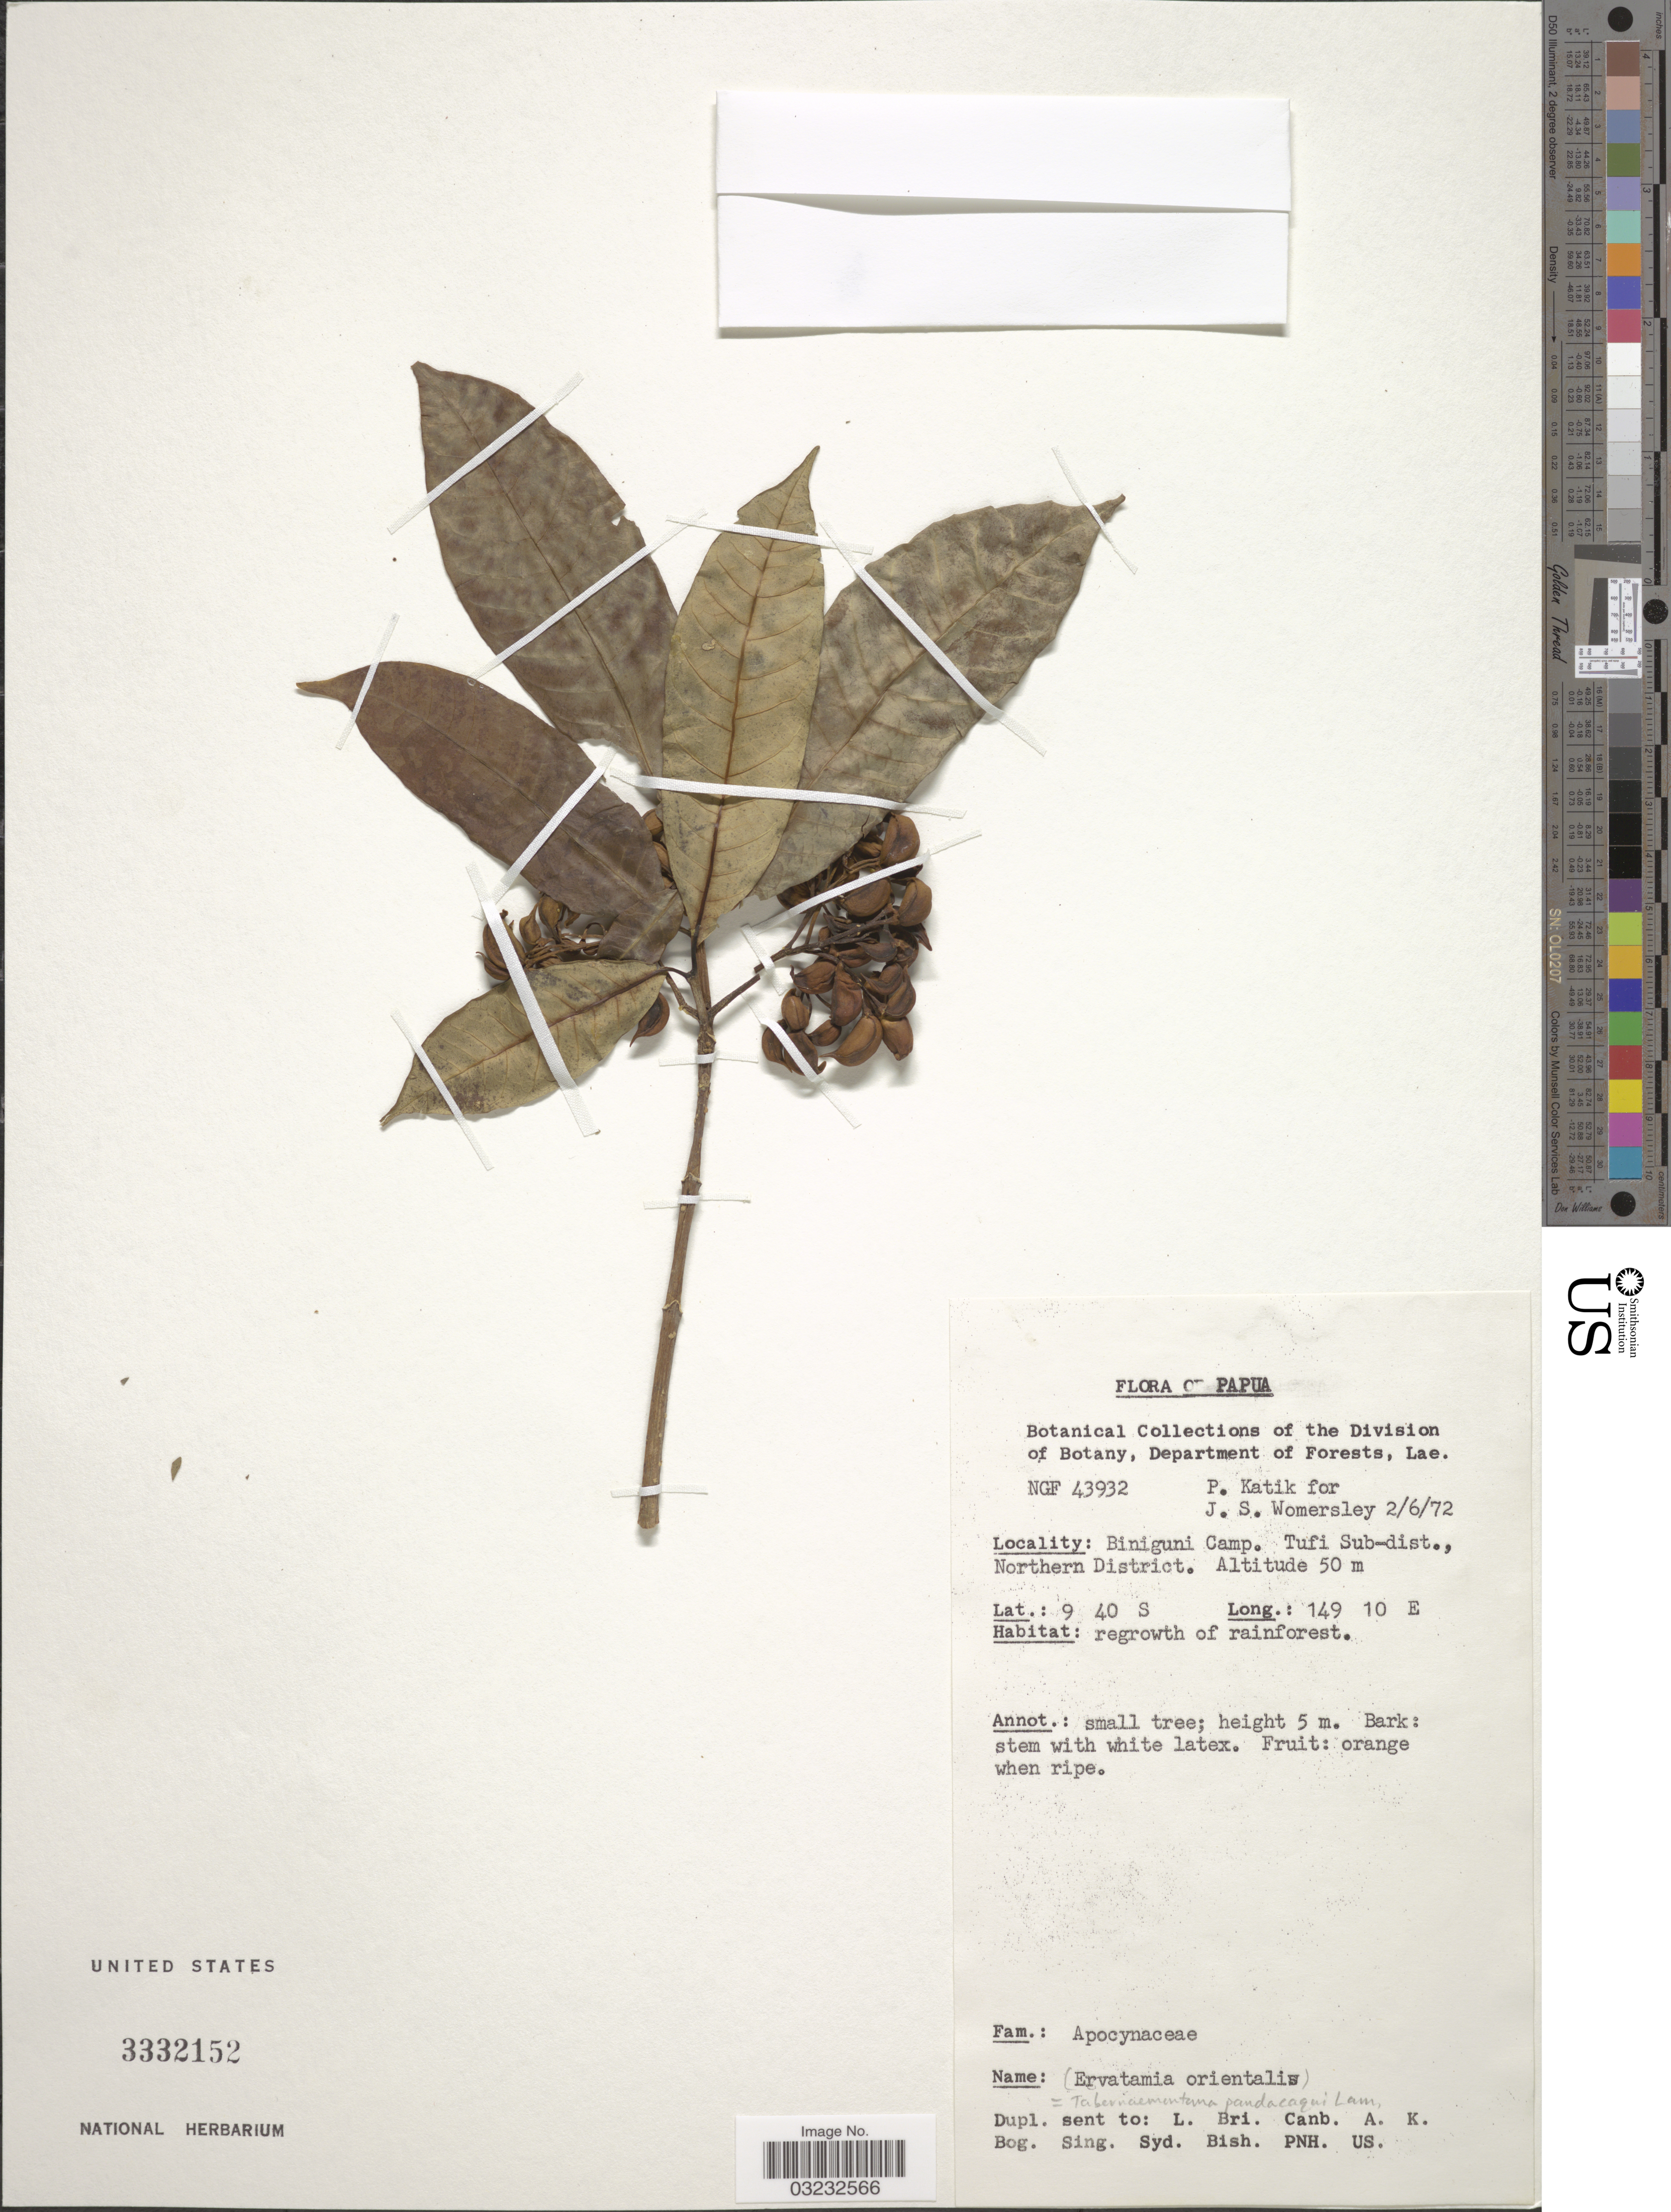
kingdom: Plantae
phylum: Tracheophyta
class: Magnoliopsida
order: Gentianales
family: Apocynaceae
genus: Tabernaemontana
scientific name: Tabernaemontana pandacaqui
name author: Poir.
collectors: P. Katik & J. S. Womersley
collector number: NGF43932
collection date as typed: Transcribed d/m/y: 2/6/72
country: Papua New Guinea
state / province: Northern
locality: Biniguni Camp. Tufi Sub-dist., Northern District.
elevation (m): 50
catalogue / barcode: US 3332152